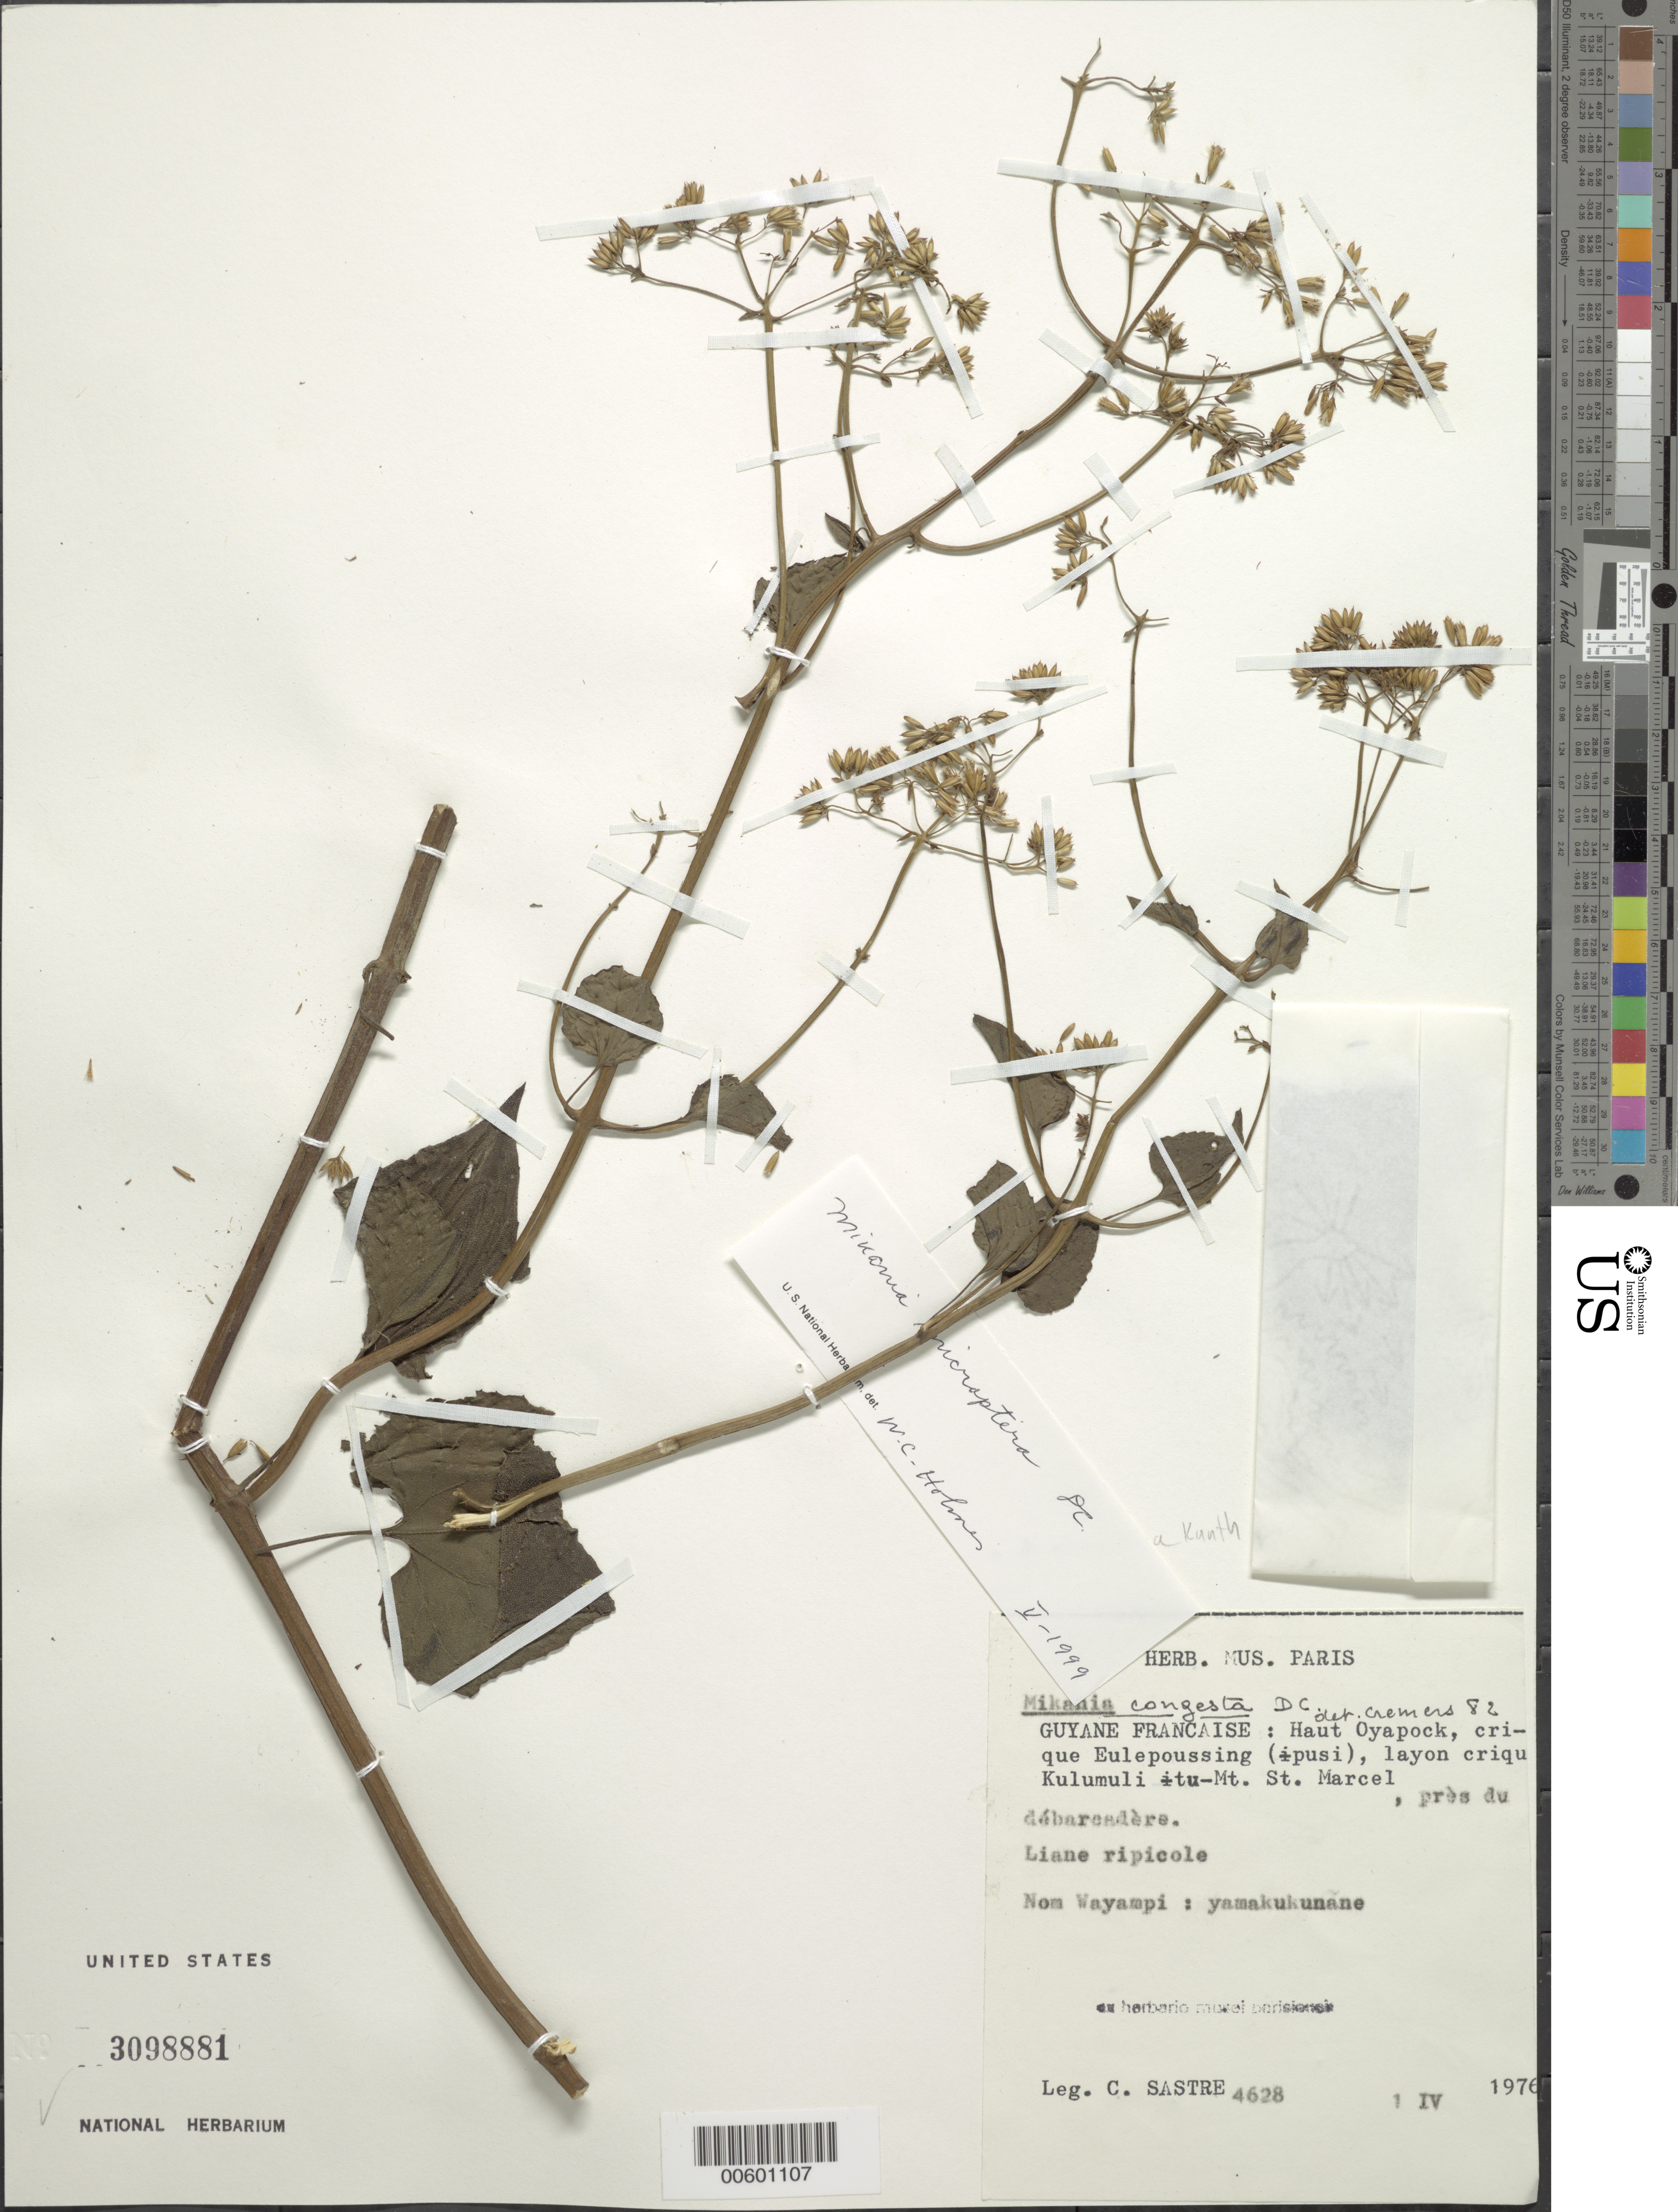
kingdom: Plantae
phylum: Tracheophyta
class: Magnoliopsida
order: Asterales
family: Asteraceae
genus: Mikania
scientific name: Mikania micrantha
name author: Kunth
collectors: C. H. L. Sastre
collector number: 4628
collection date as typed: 1-Apr-76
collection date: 1976-04-01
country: French Guiana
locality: Haut Oyapock, crique Eulepoussing, Mt. St. Marcel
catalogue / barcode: US 3098881